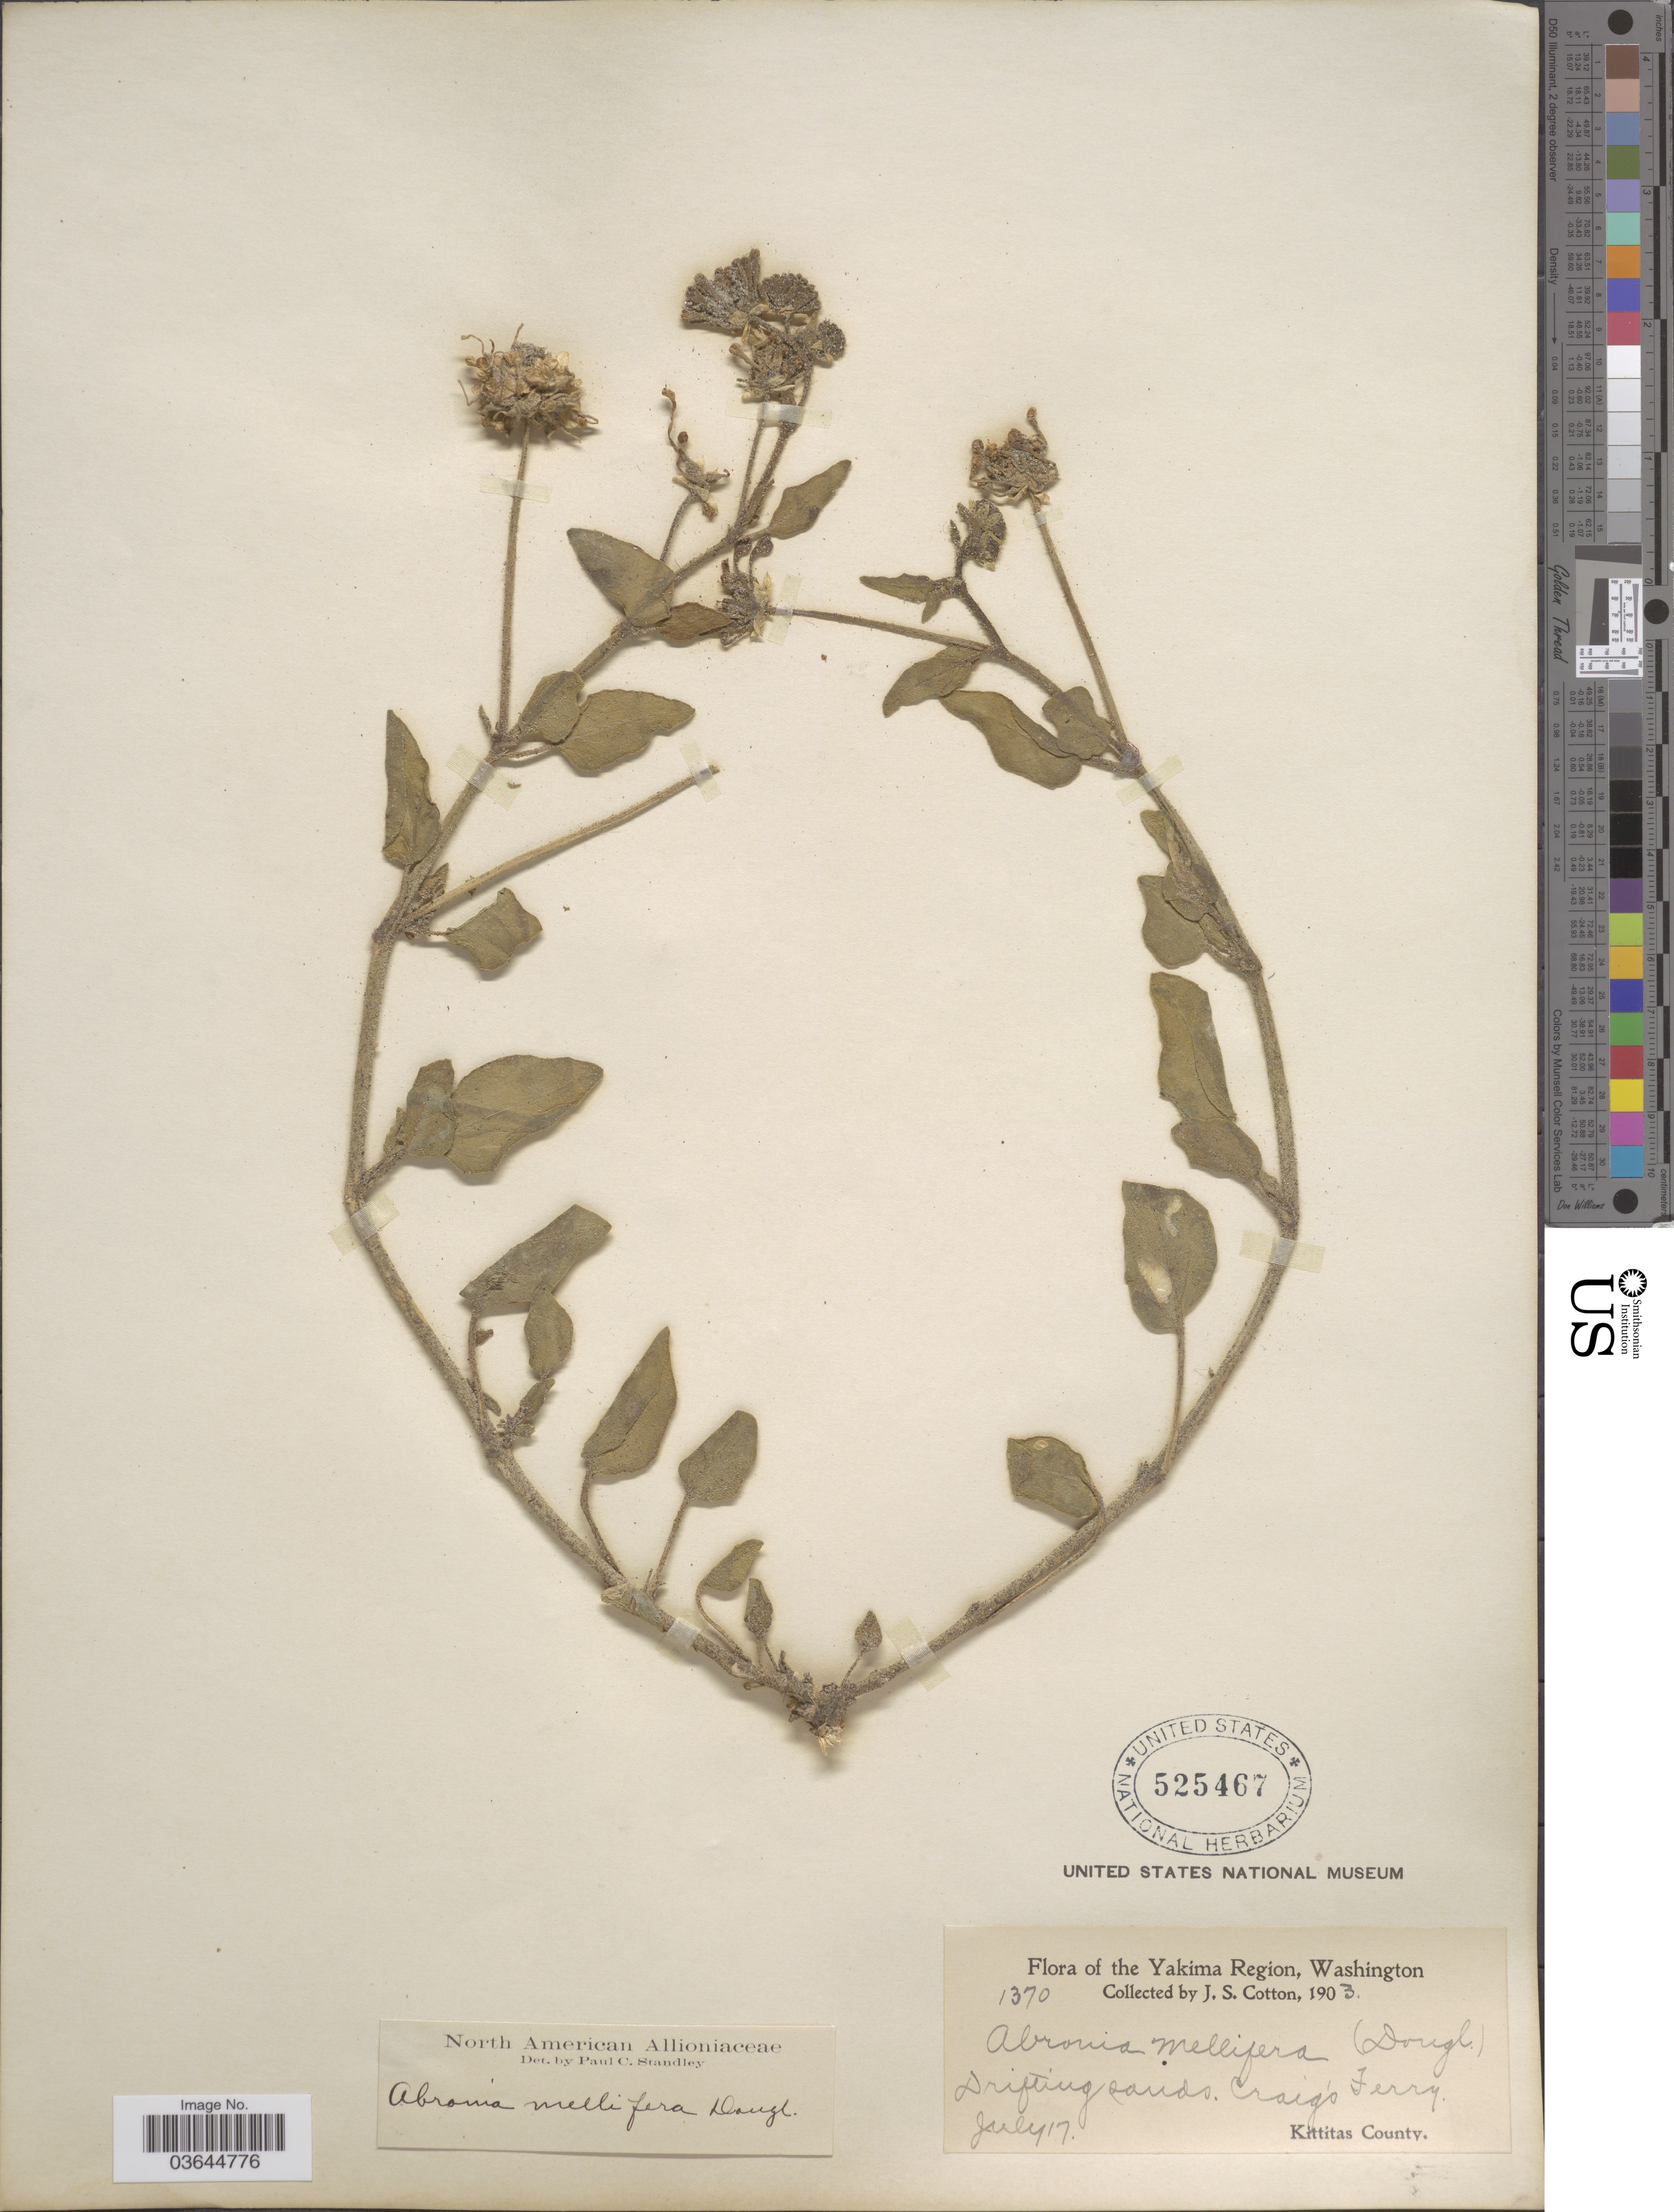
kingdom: Plantae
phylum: Tracheophyta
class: Magnoliopsida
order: Caryophyllales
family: Nyctaginaceae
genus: Abronia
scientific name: Abronia mellifera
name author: Douglas ex Hook.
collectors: J. S. Cotton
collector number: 1370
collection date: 1903-07-17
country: United States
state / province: Washington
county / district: Kittitas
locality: Yakima Region. Craig's Ferry. Kittitas County.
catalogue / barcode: US 525467